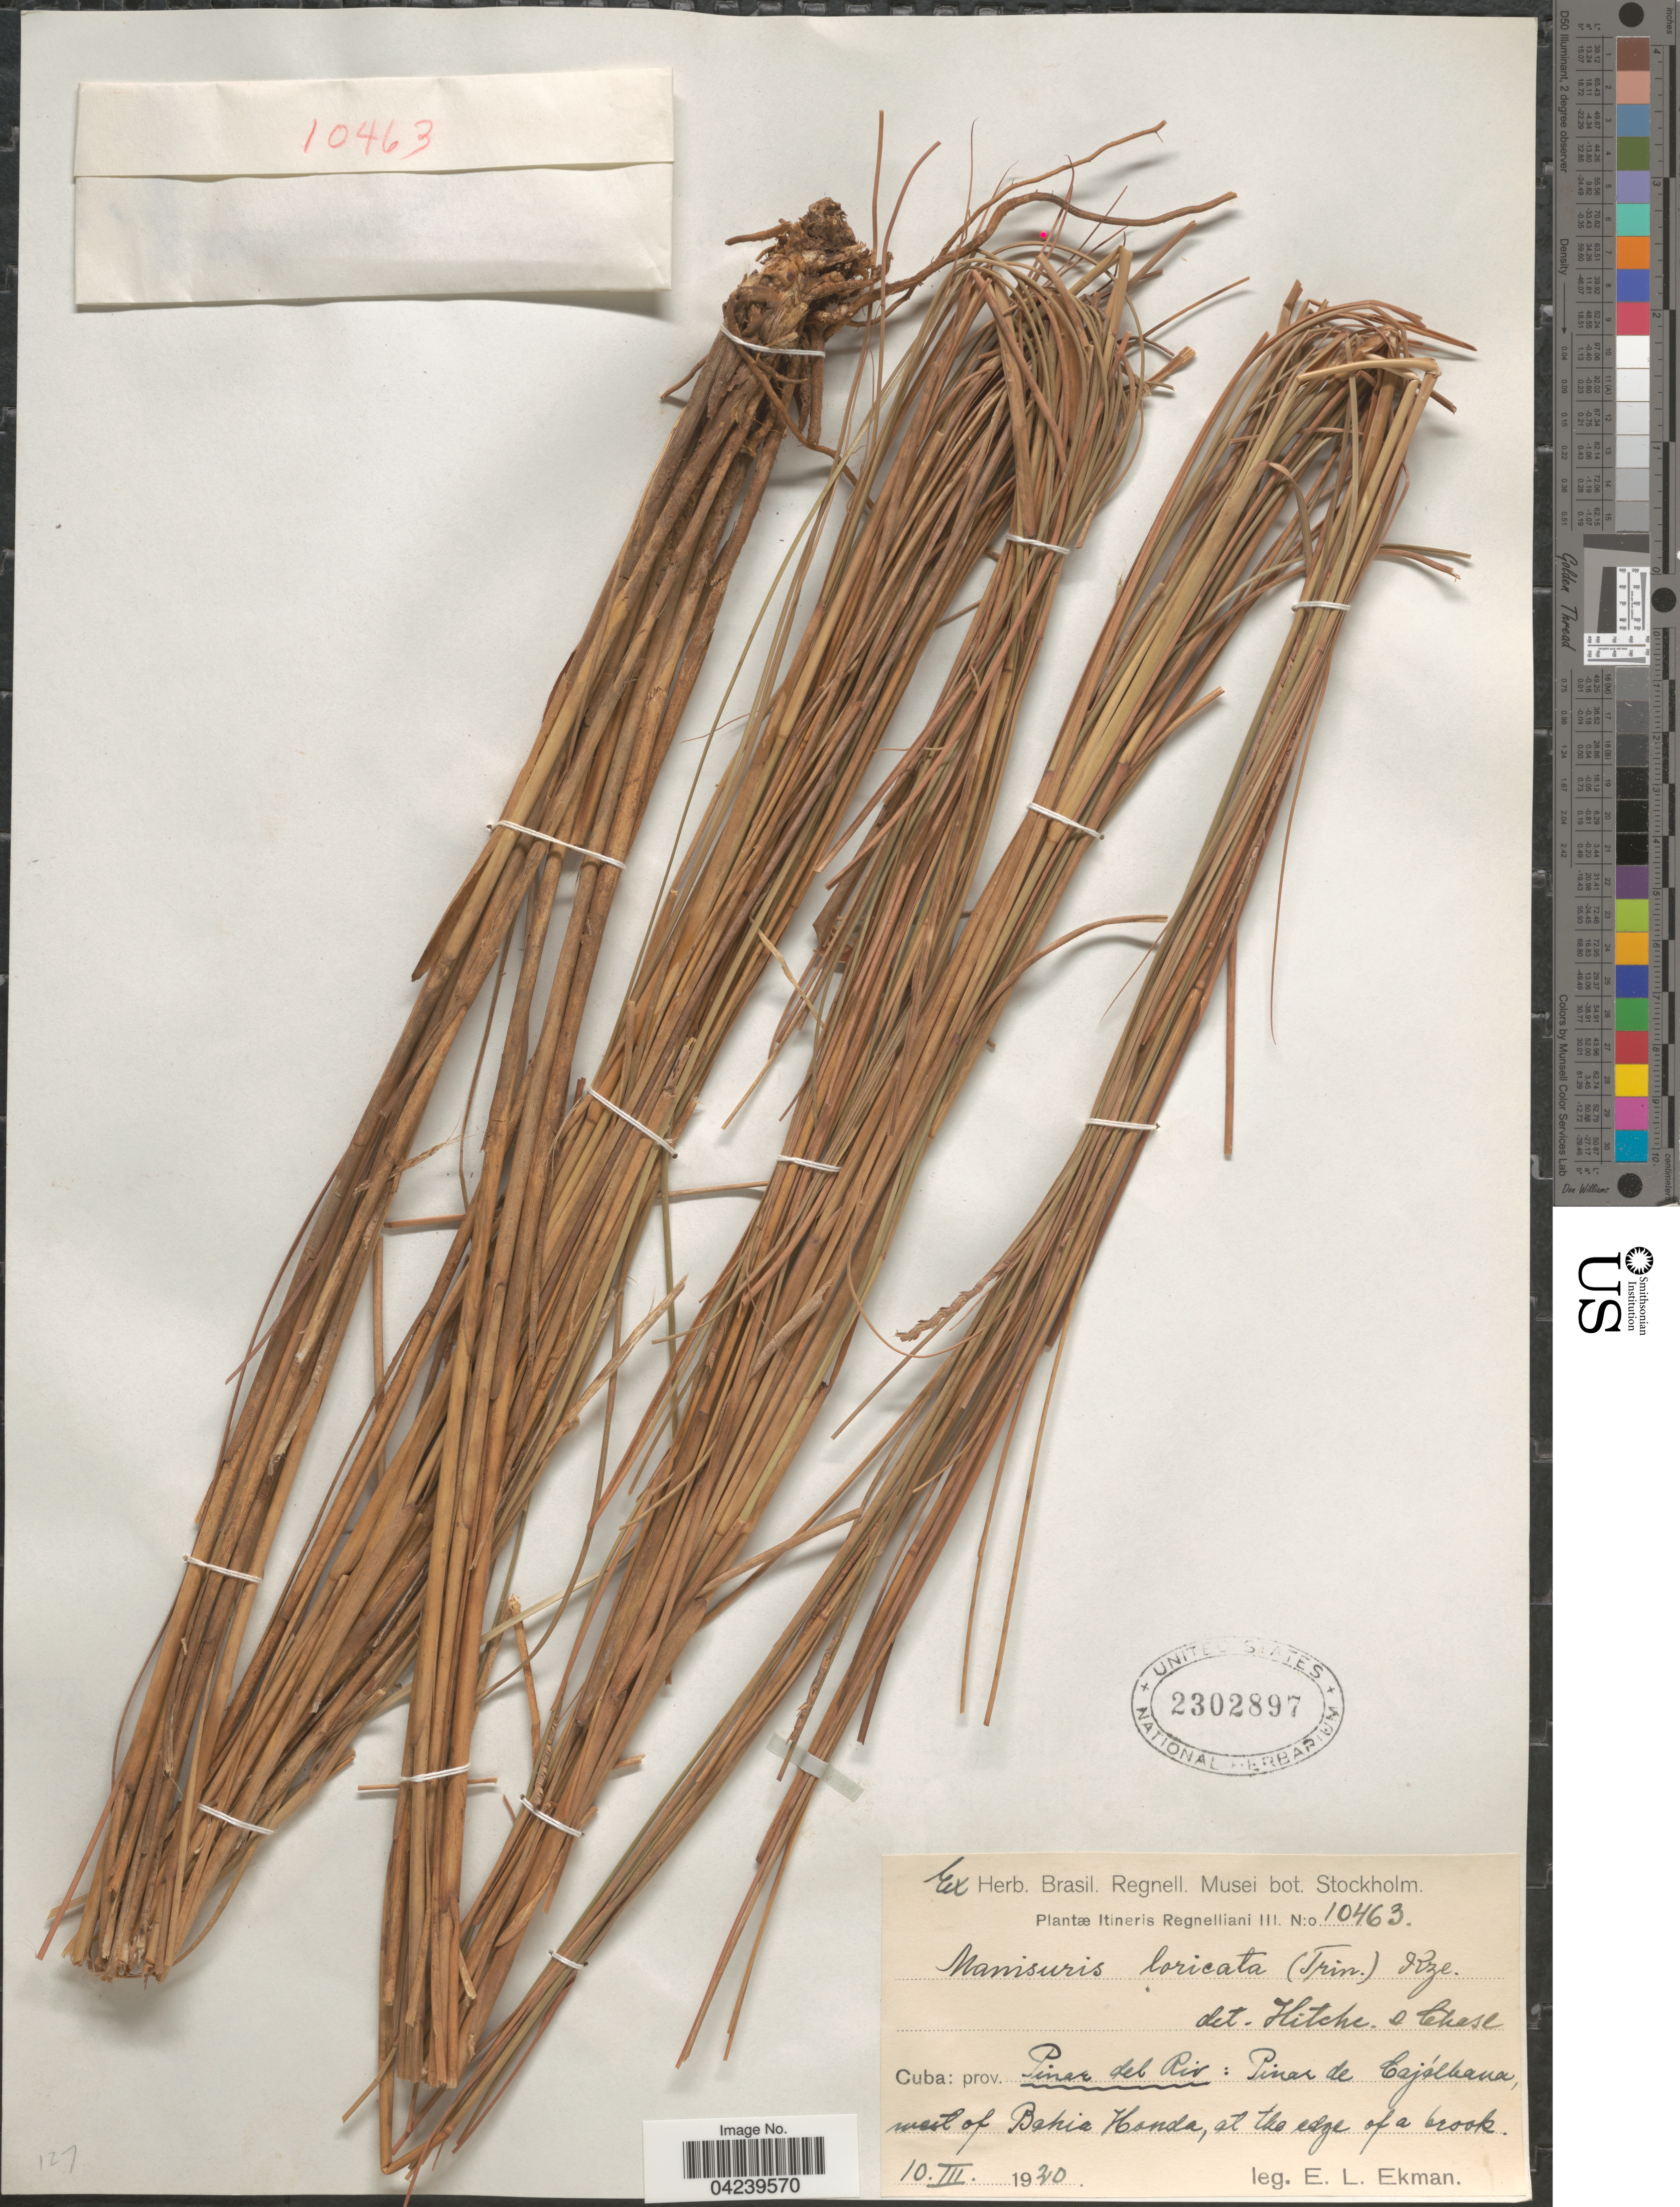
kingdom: Plantae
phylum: Tracheophyta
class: Liliopsida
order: Poales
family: Poaceae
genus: Rhytachne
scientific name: Rhytachne rottboellioides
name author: Desv.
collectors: E. L. Ekman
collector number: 10463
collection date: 1920-03-10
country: Cuba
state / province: Pinar del Río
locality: Itineris Regnelliani III. Prov. Pinar del Rio: Pinar de Cajálhana, west of Bahia Honda, at the edge of a brook.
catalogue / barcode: US 2302897